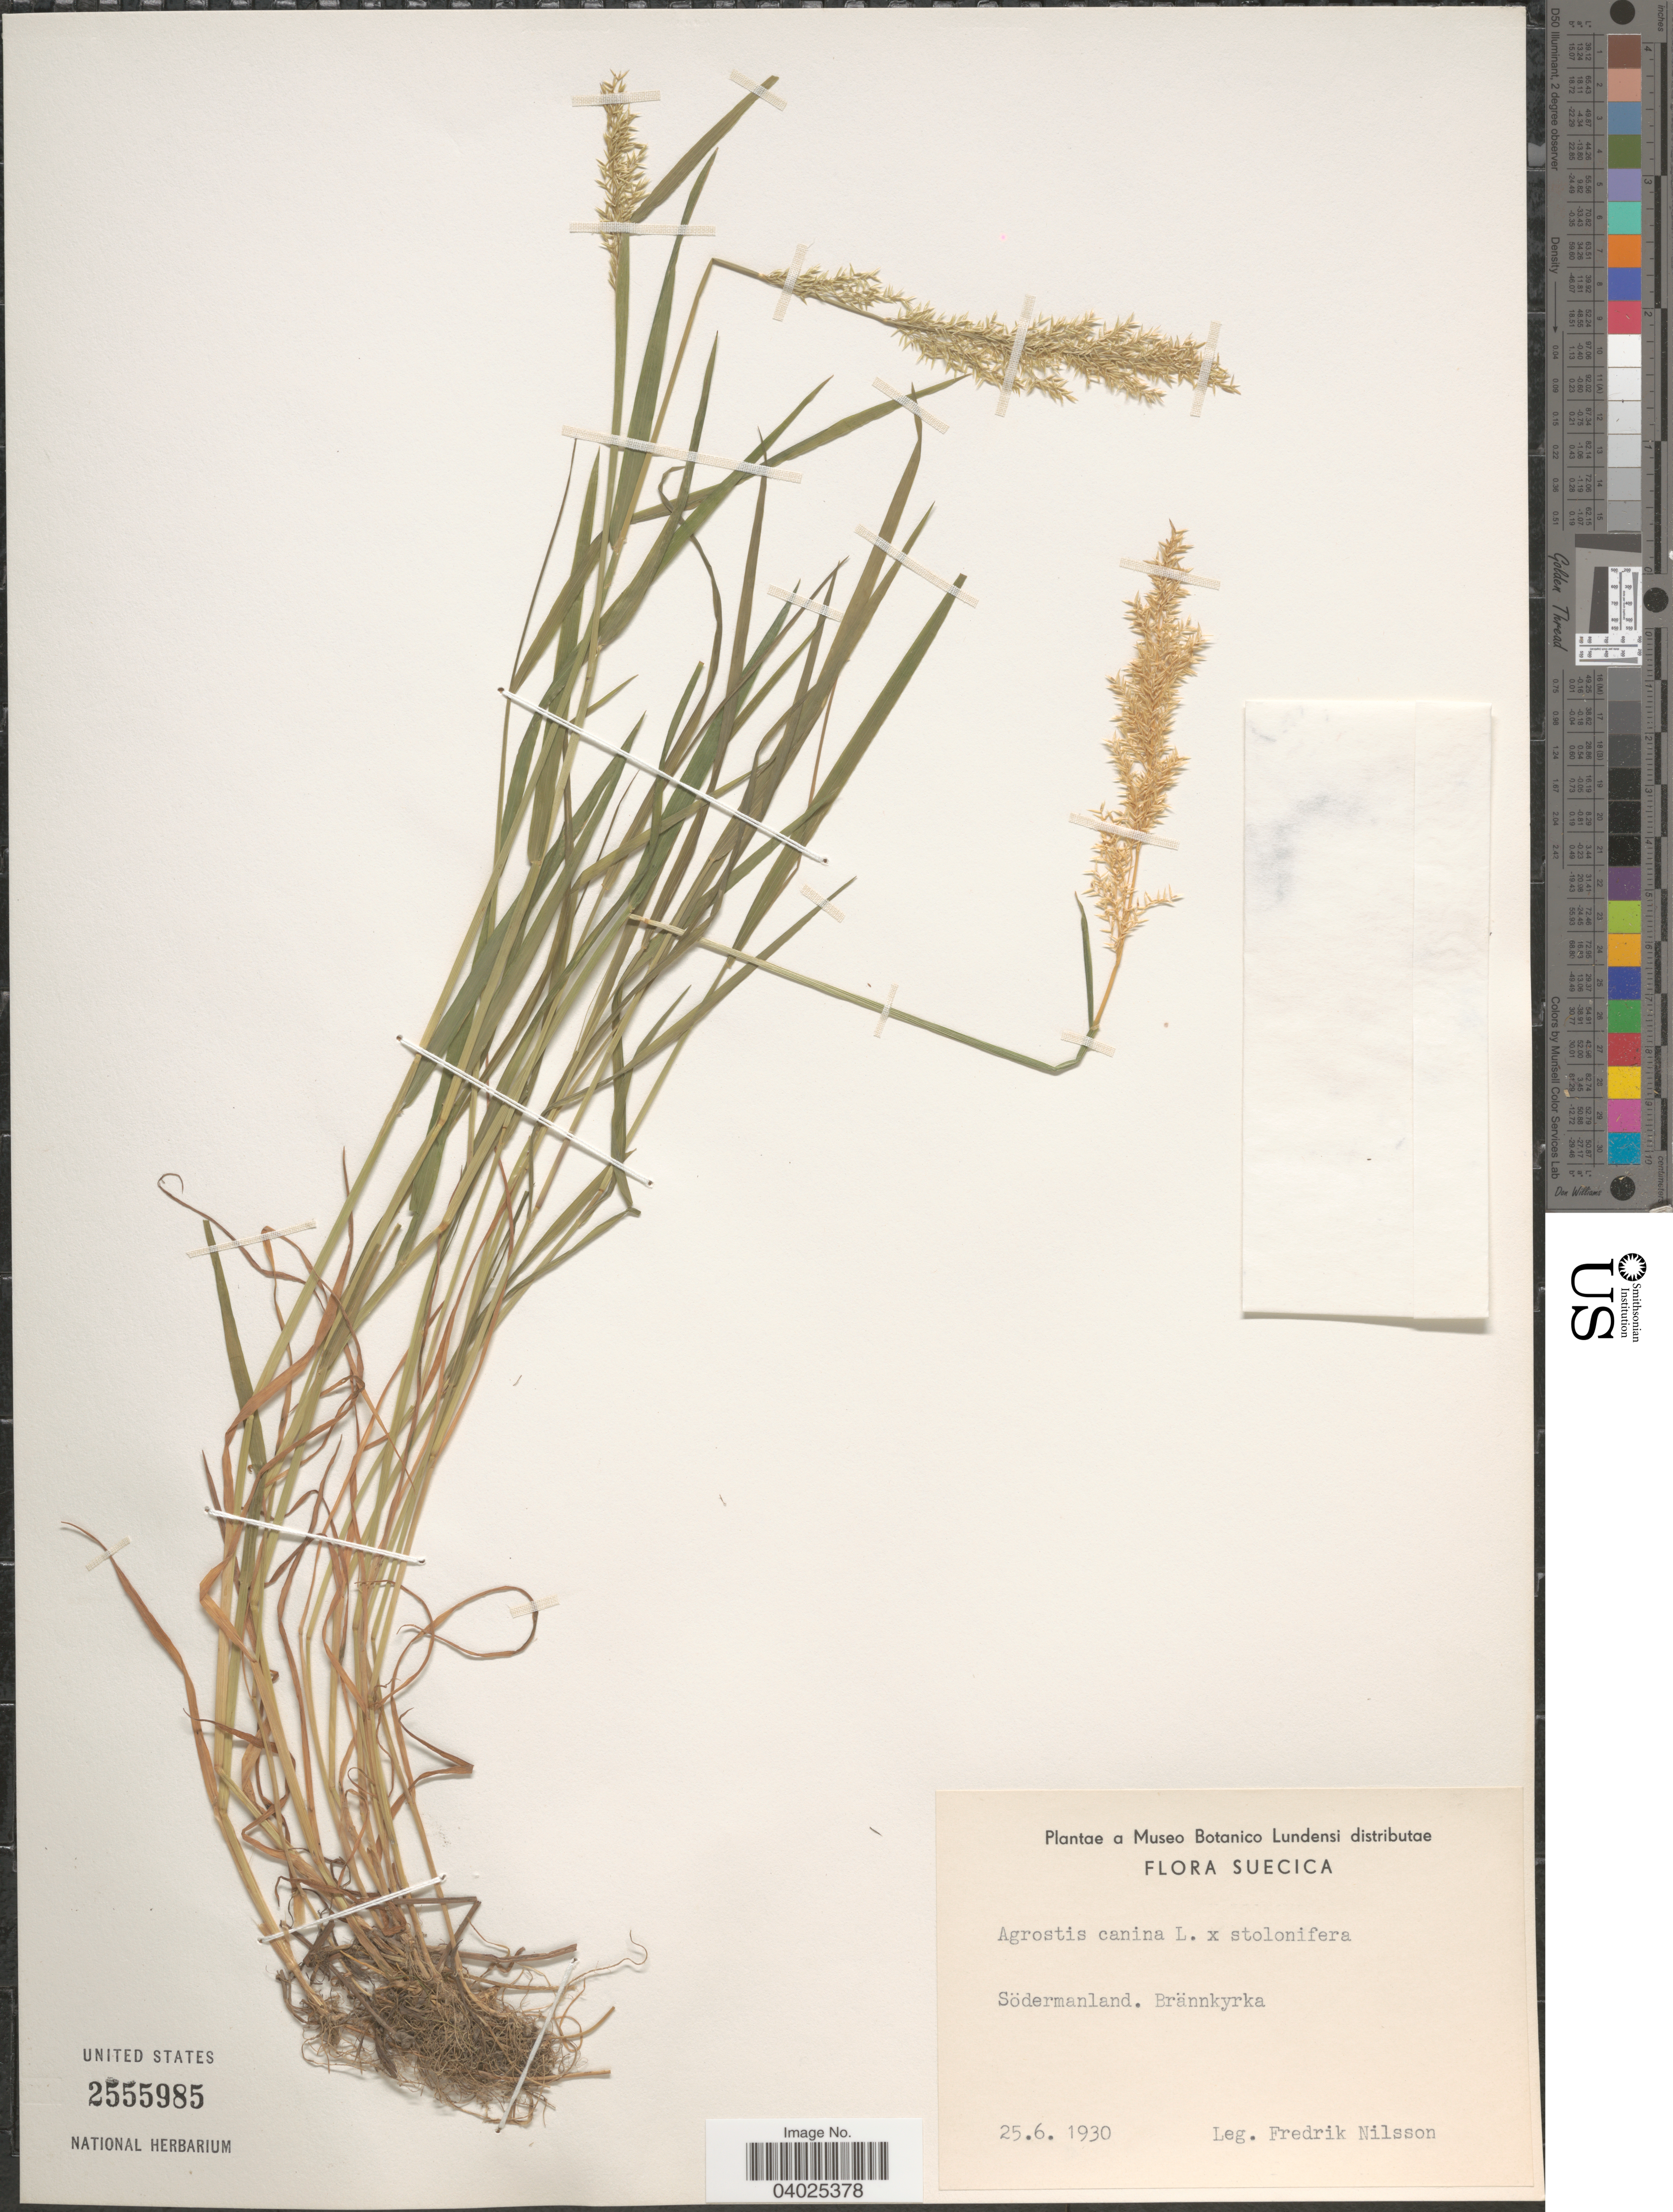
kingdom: Plantae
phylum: Tracheophyta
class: Liliopsida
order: Poales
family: Poaceae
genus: Agrostis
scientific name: Agrostis canina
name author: L.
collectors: F. Nilsson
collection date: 1930-06-25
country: Sweden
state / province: Sodermanland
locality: Suecica. Brännkyrka.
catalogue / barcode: US 2555985